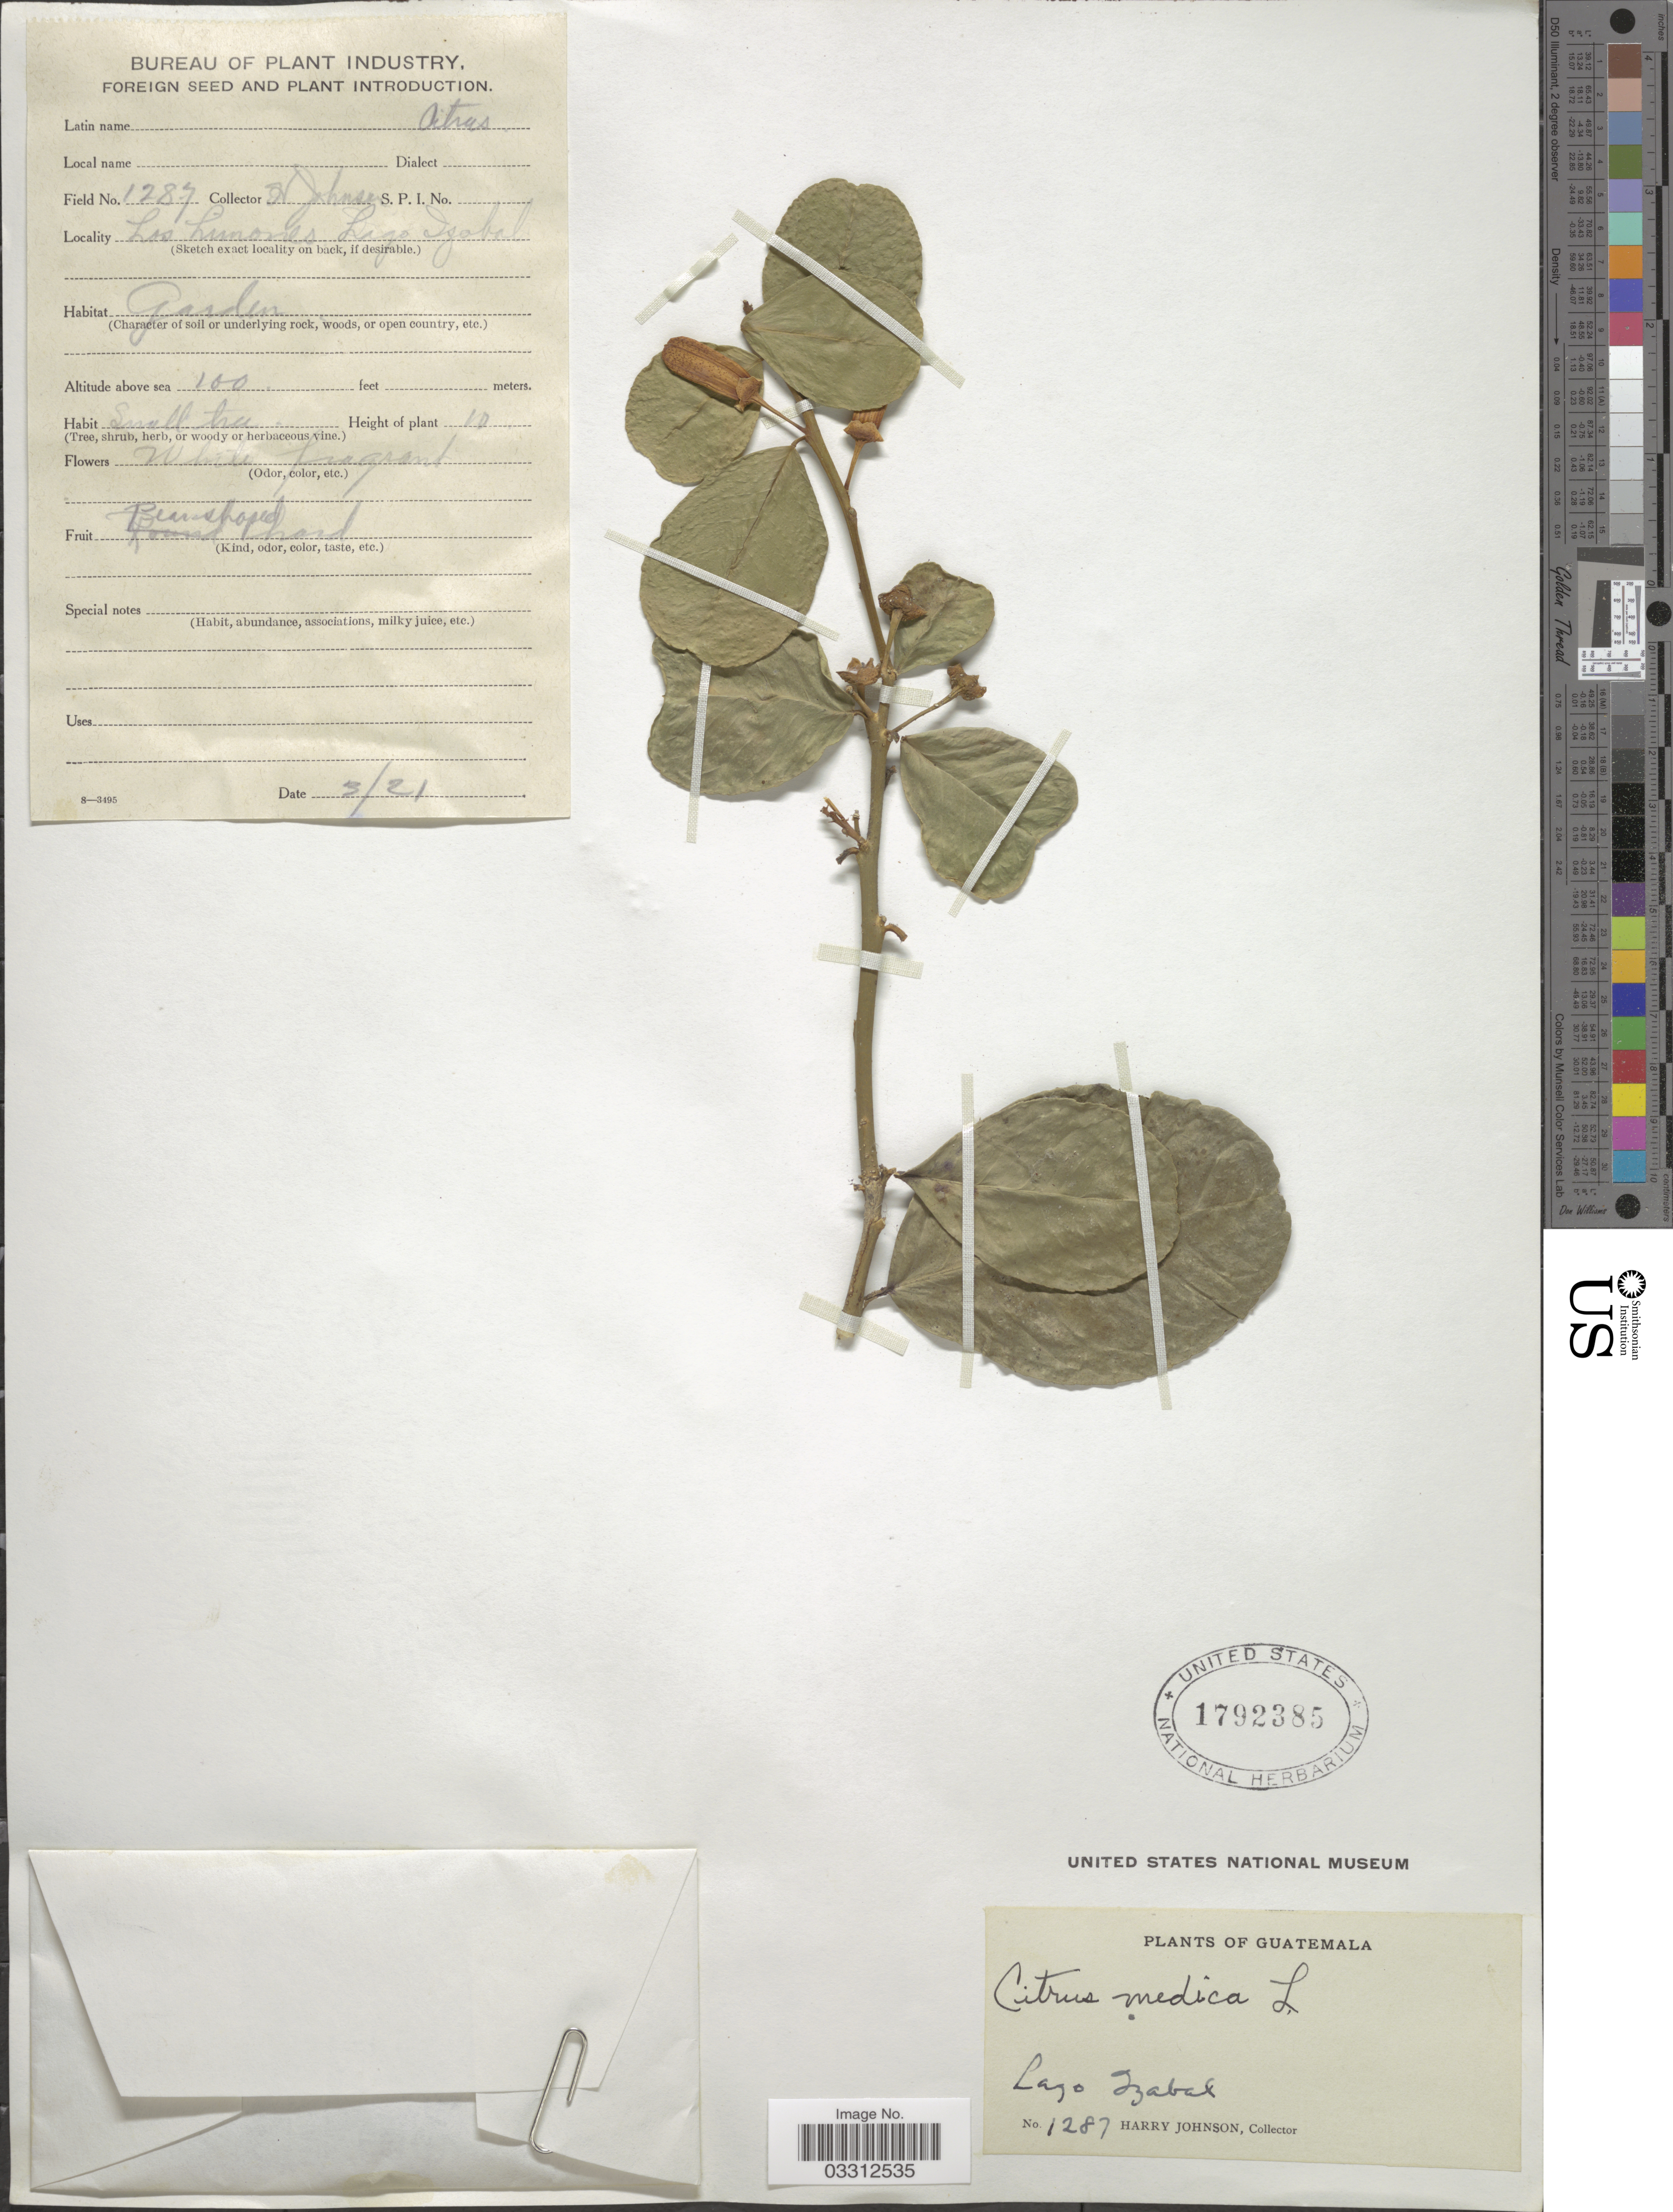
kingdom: Plantae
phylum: Tracheophyta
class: Magnoliopsida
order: Sapindales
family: Rutaceae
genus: Citrus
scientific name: Citrus medica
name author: L.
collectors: H. Johnson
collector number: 1287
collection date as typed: Transcribed d/m/y: /3/21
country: Guatemala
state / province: Izabal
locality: Lago Izabal. Los Limones.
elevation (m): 30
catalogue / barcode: US 1792385